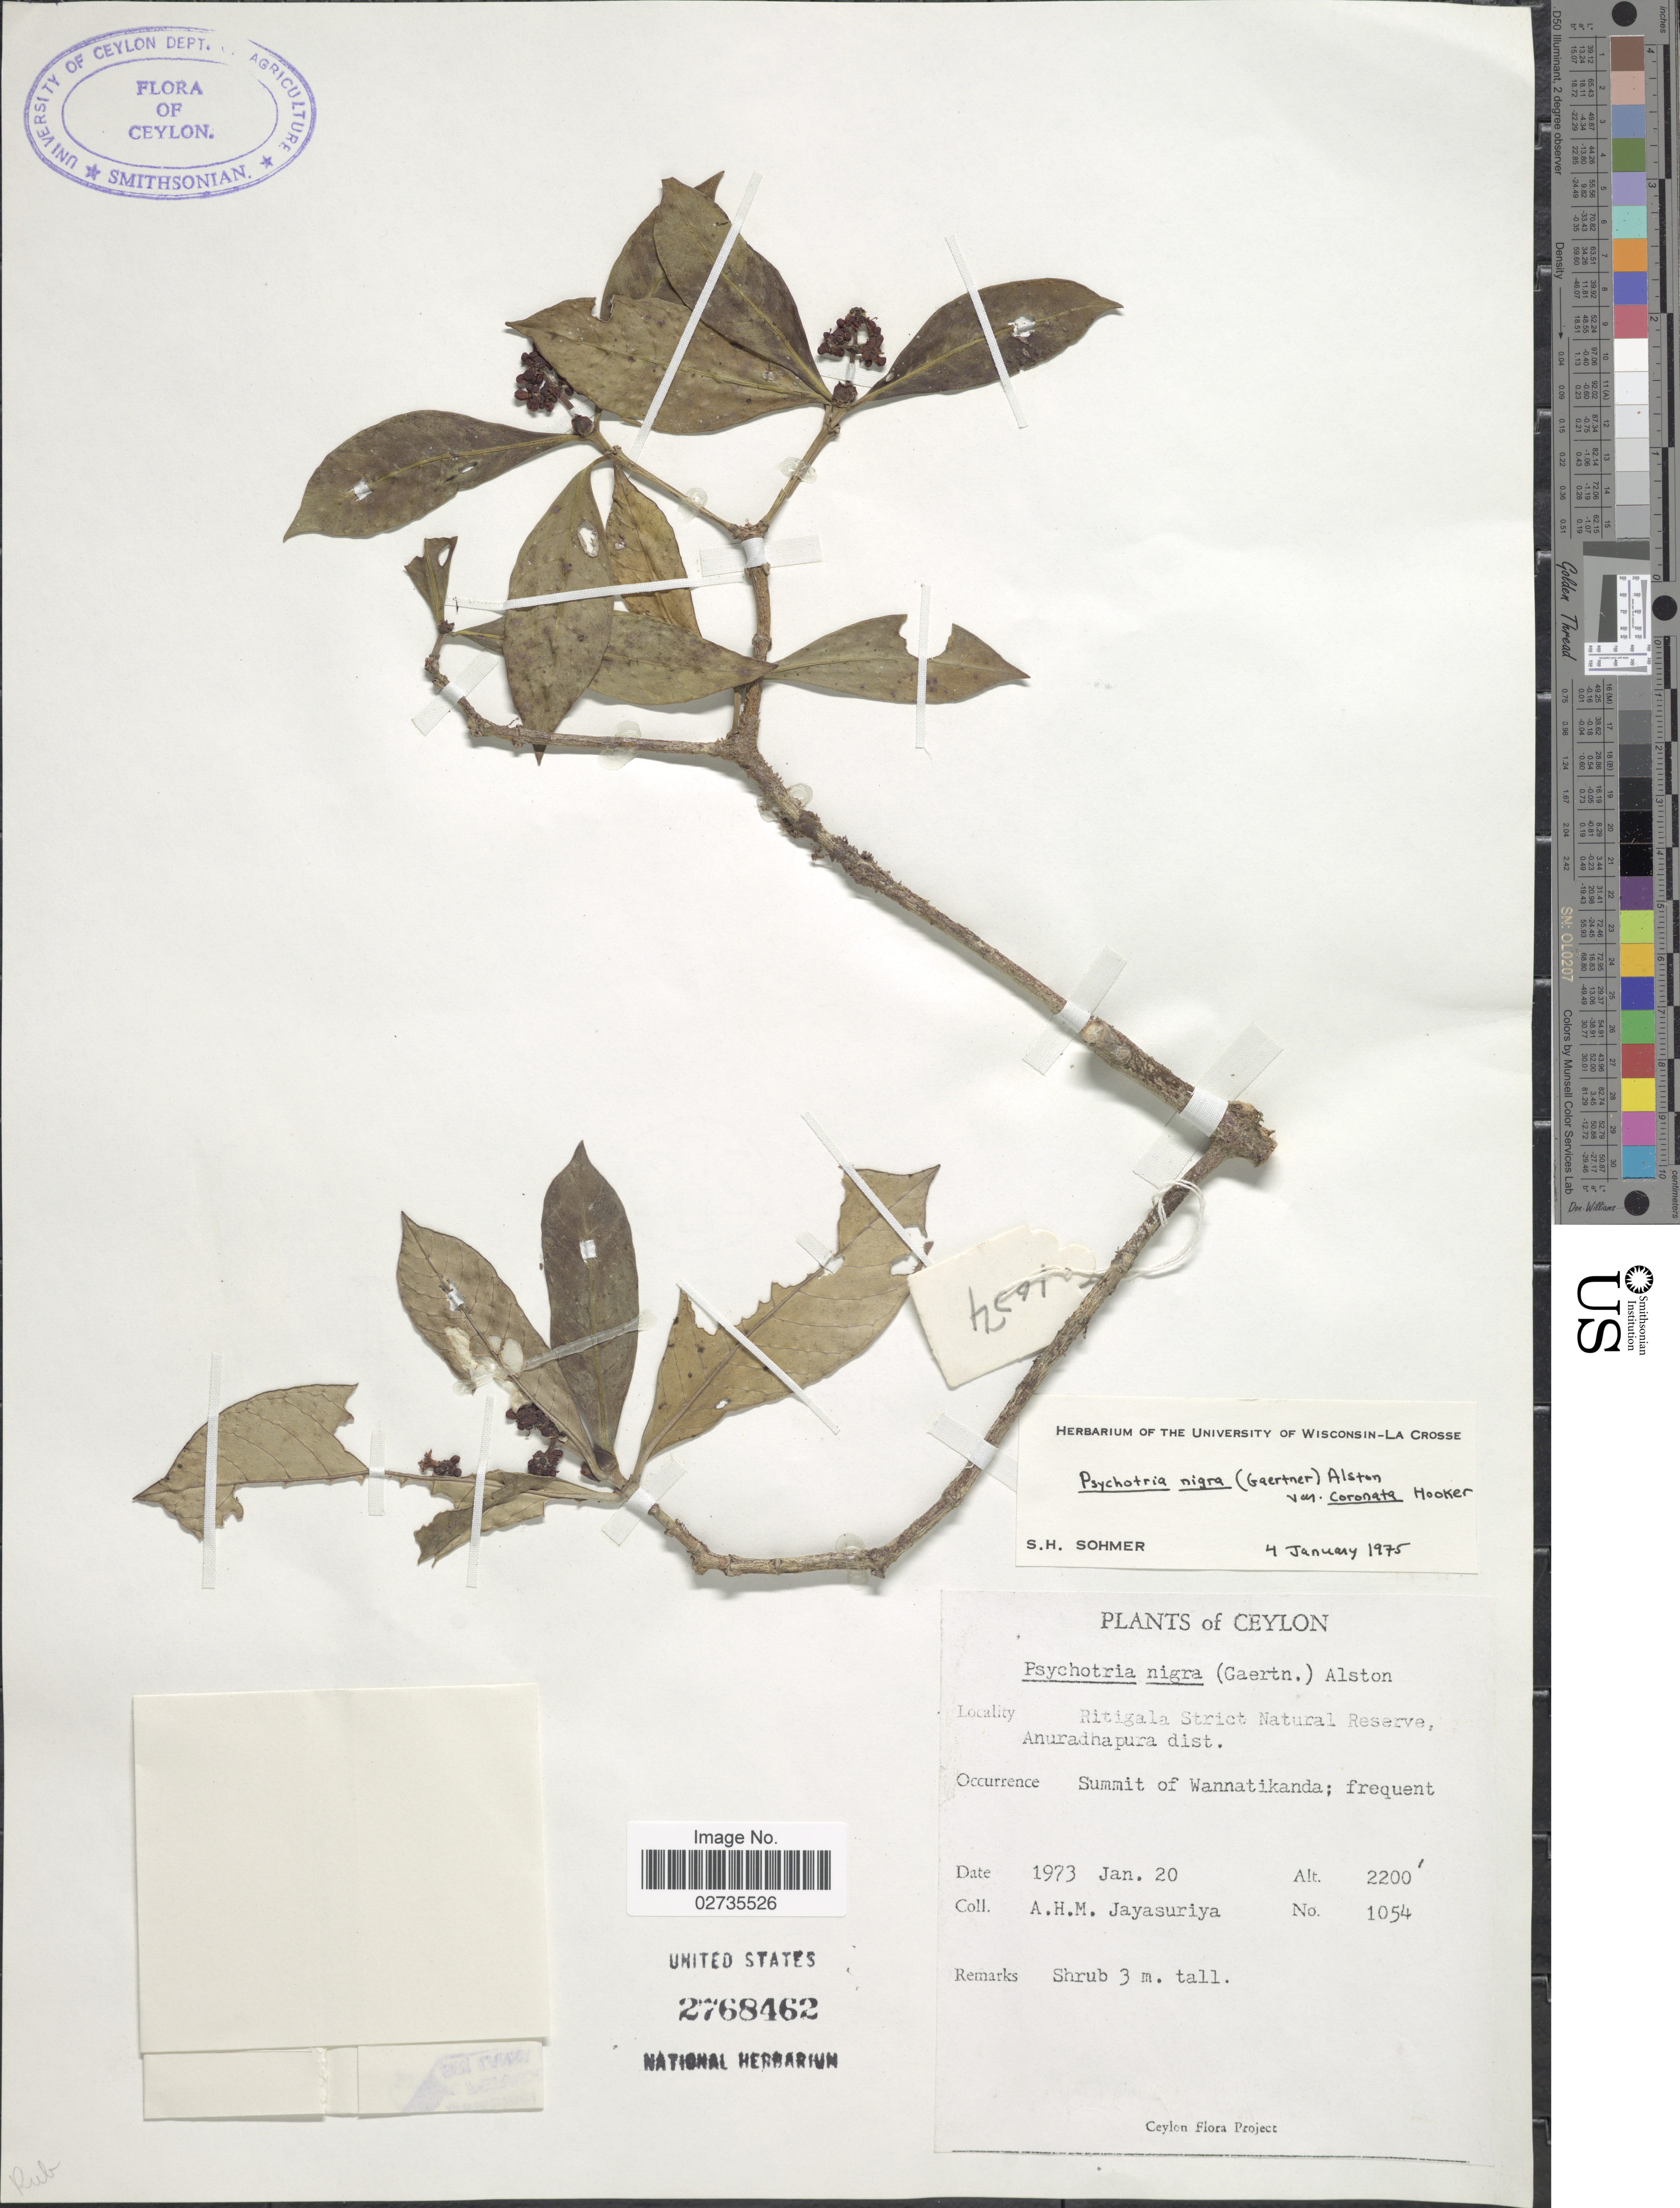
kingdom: Plantae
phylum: Tracheophyta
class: Magnoliopsida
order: Gentianales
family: Rubiaceae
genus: Psychotria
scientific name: Psychotria nigra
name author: (Gaertn.) Alston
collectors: A. H. Jayasuriya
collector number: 1054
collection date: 1973-01-20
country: Sri Lanka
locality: Ceylon. Ritigala Strict Natural Reserve, Anuradhapura dist.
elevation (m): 671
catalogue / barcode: US 2768462